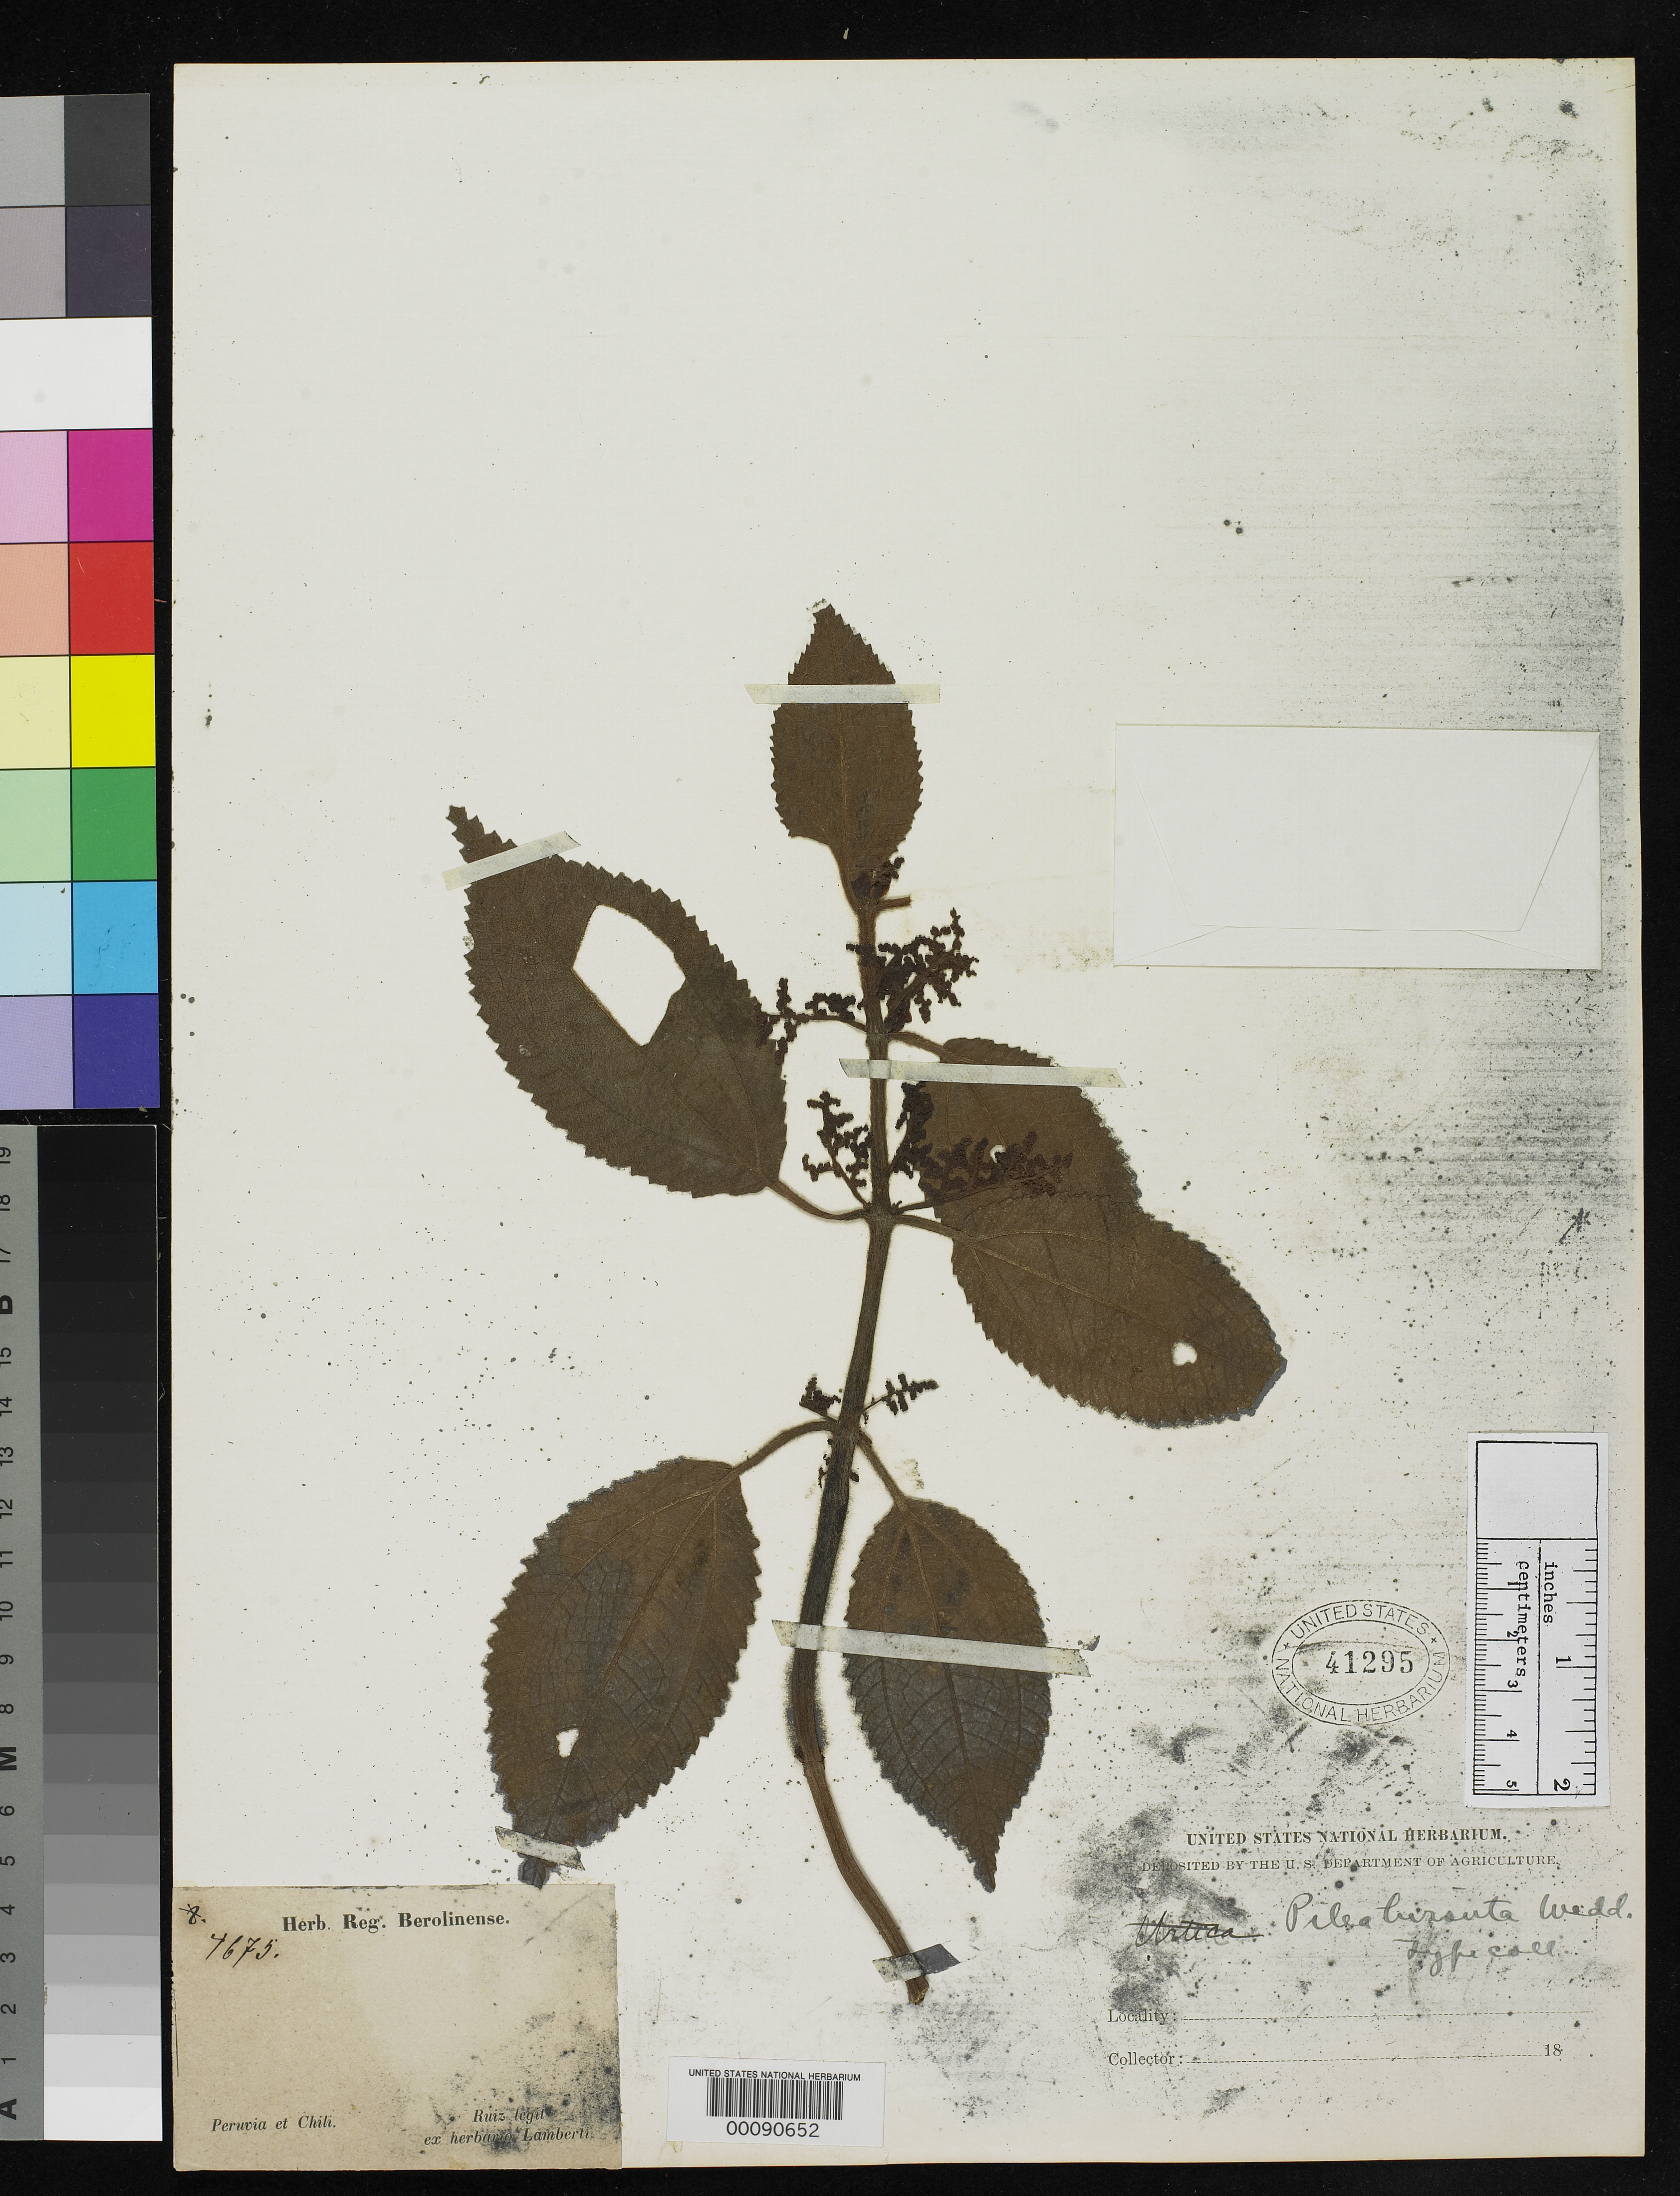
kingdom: Plantae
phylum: Tracheophyta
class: Magnoliopsida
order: Rosales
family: Urticaceae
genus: Pilea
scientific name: Pilea hirsuta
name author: Wedd.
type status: Type Collection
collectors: H. Ruiz López & J. A. Pavón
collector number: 7675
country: Peru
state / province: San Martín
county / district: Mariscal Cáceres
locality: Rio Huallaga, margen Derecha del; Balsa Probana; dtto. Tocache Nuevo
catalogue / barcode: US 41295